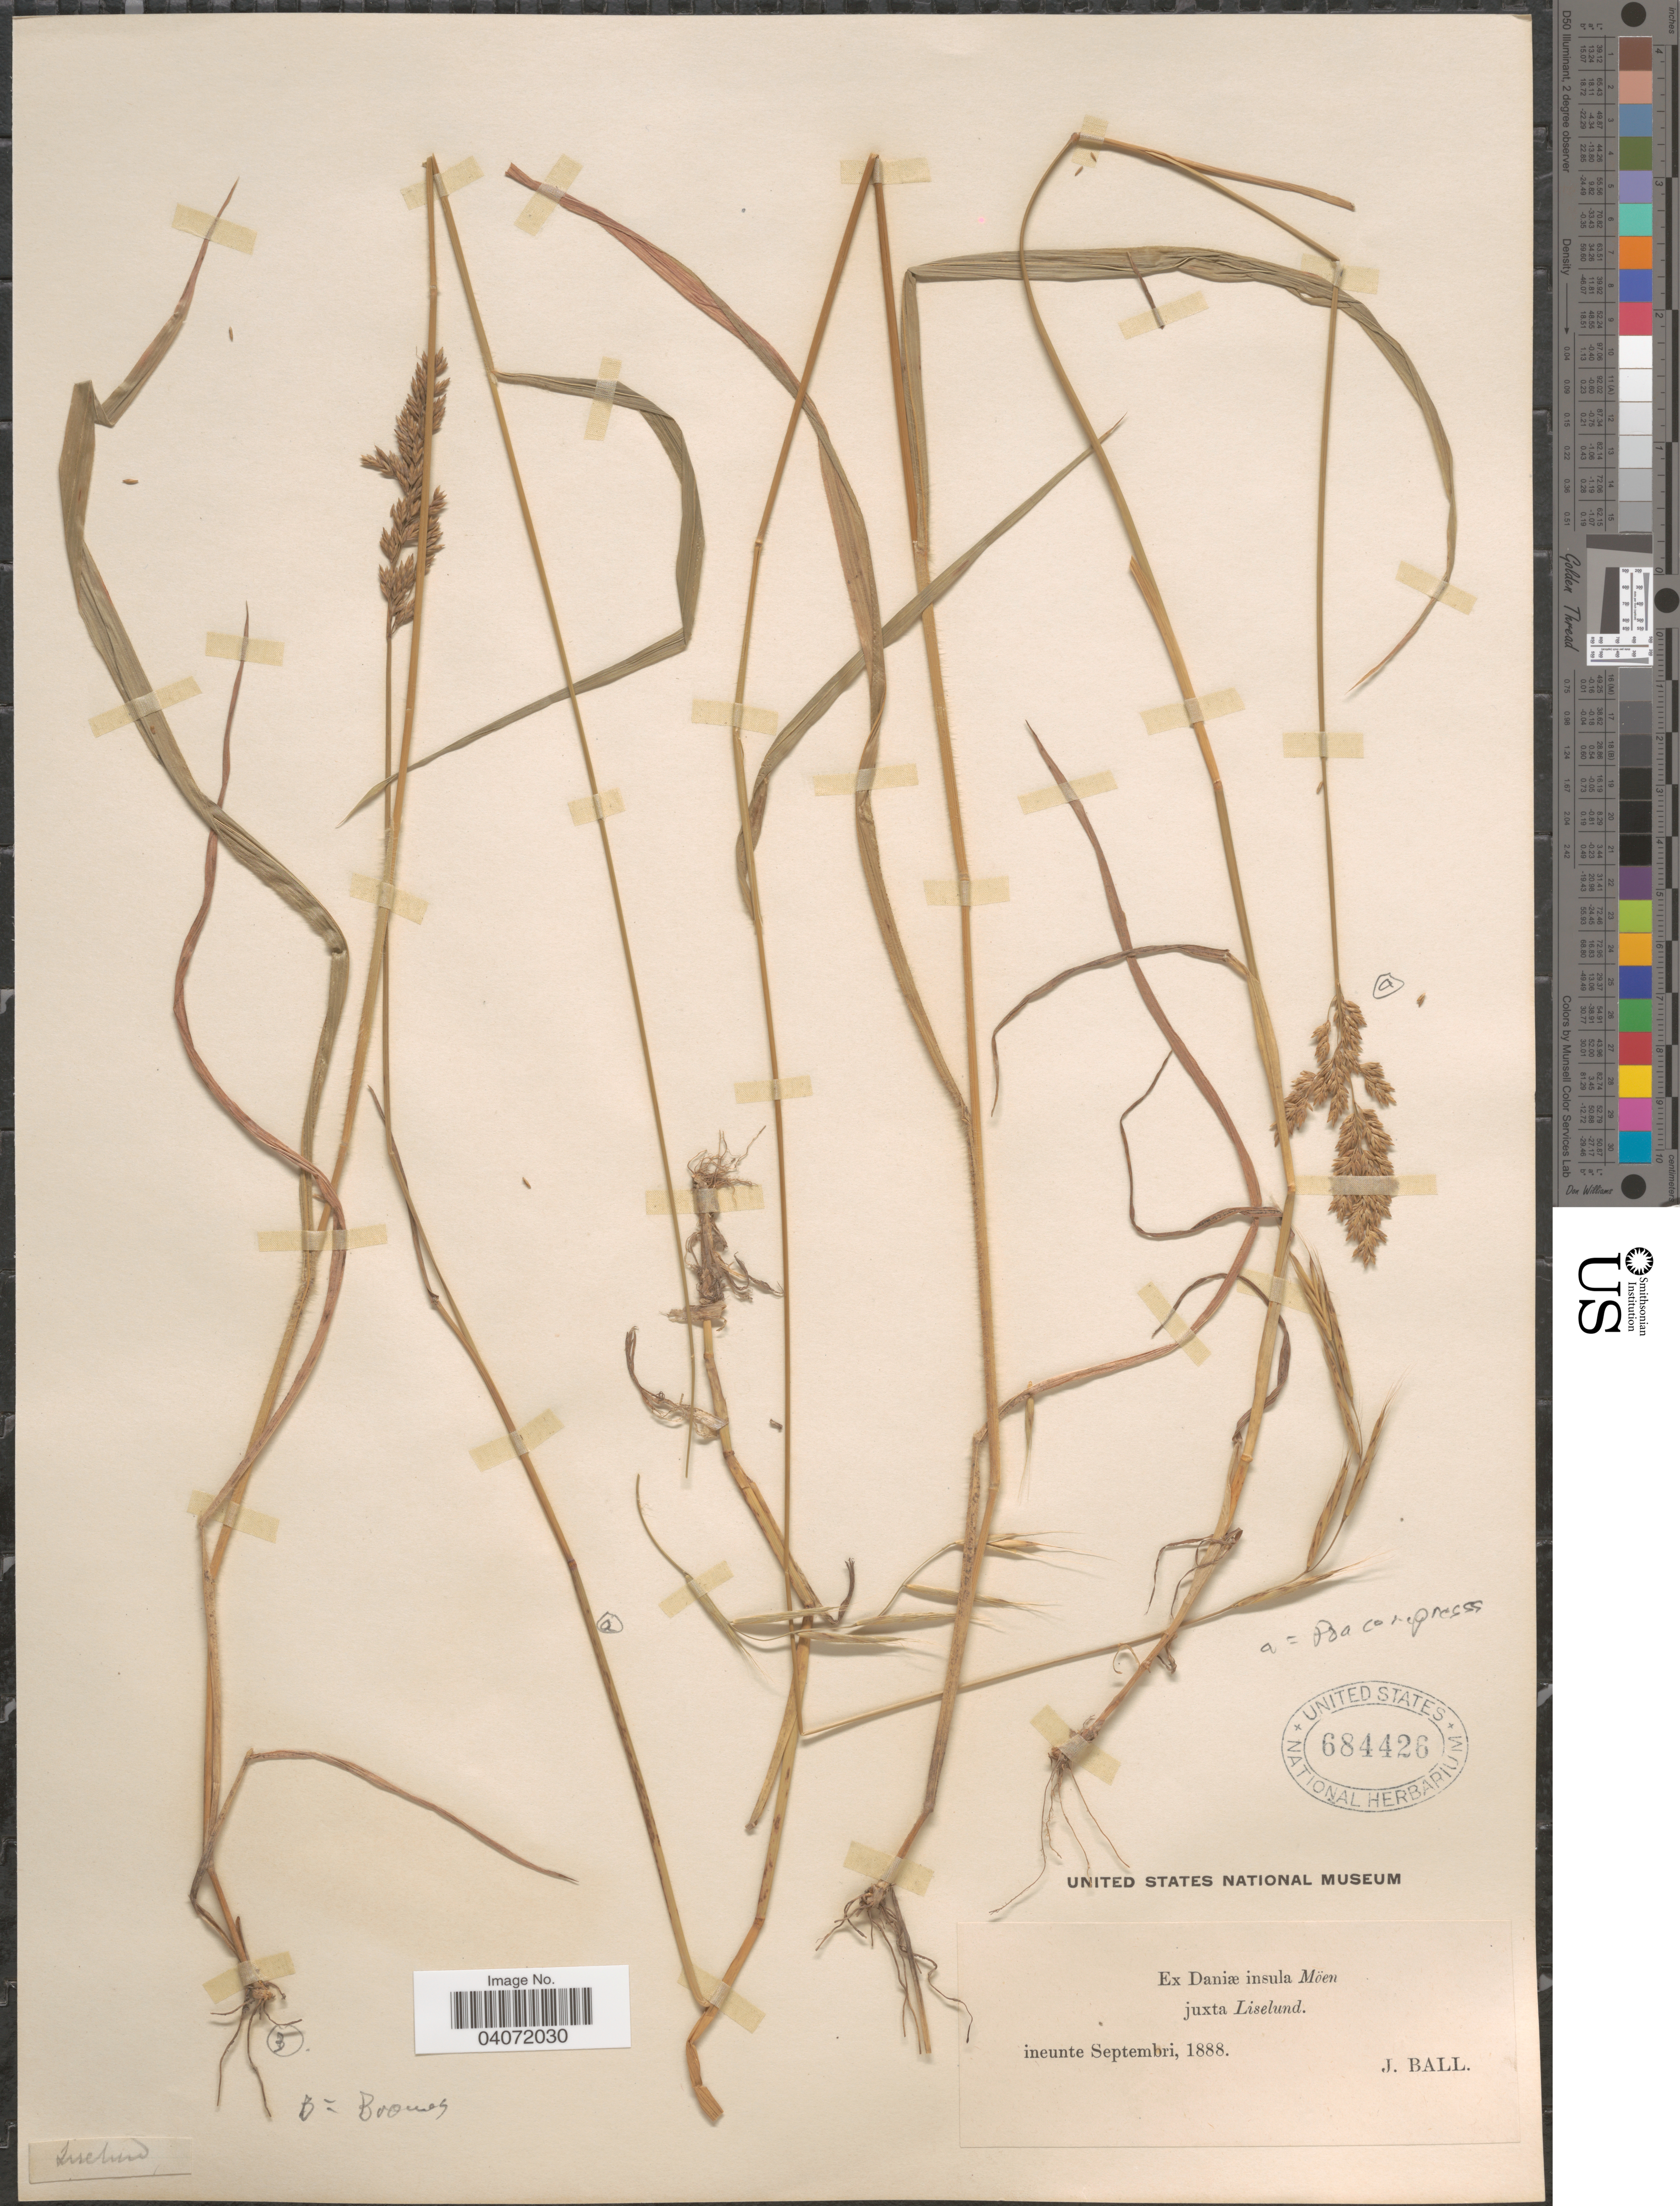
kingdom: Plantae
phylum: Tracheophyta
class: Liliopsida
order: Poales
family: Poaceae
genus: Poa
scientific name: Poa compressa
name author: L.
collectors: J. Ball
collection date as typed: ineunte Septembri. 1888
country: Denmark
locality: Ex Daniæ insula Möen juxta Liselund.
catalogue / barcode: US 684426